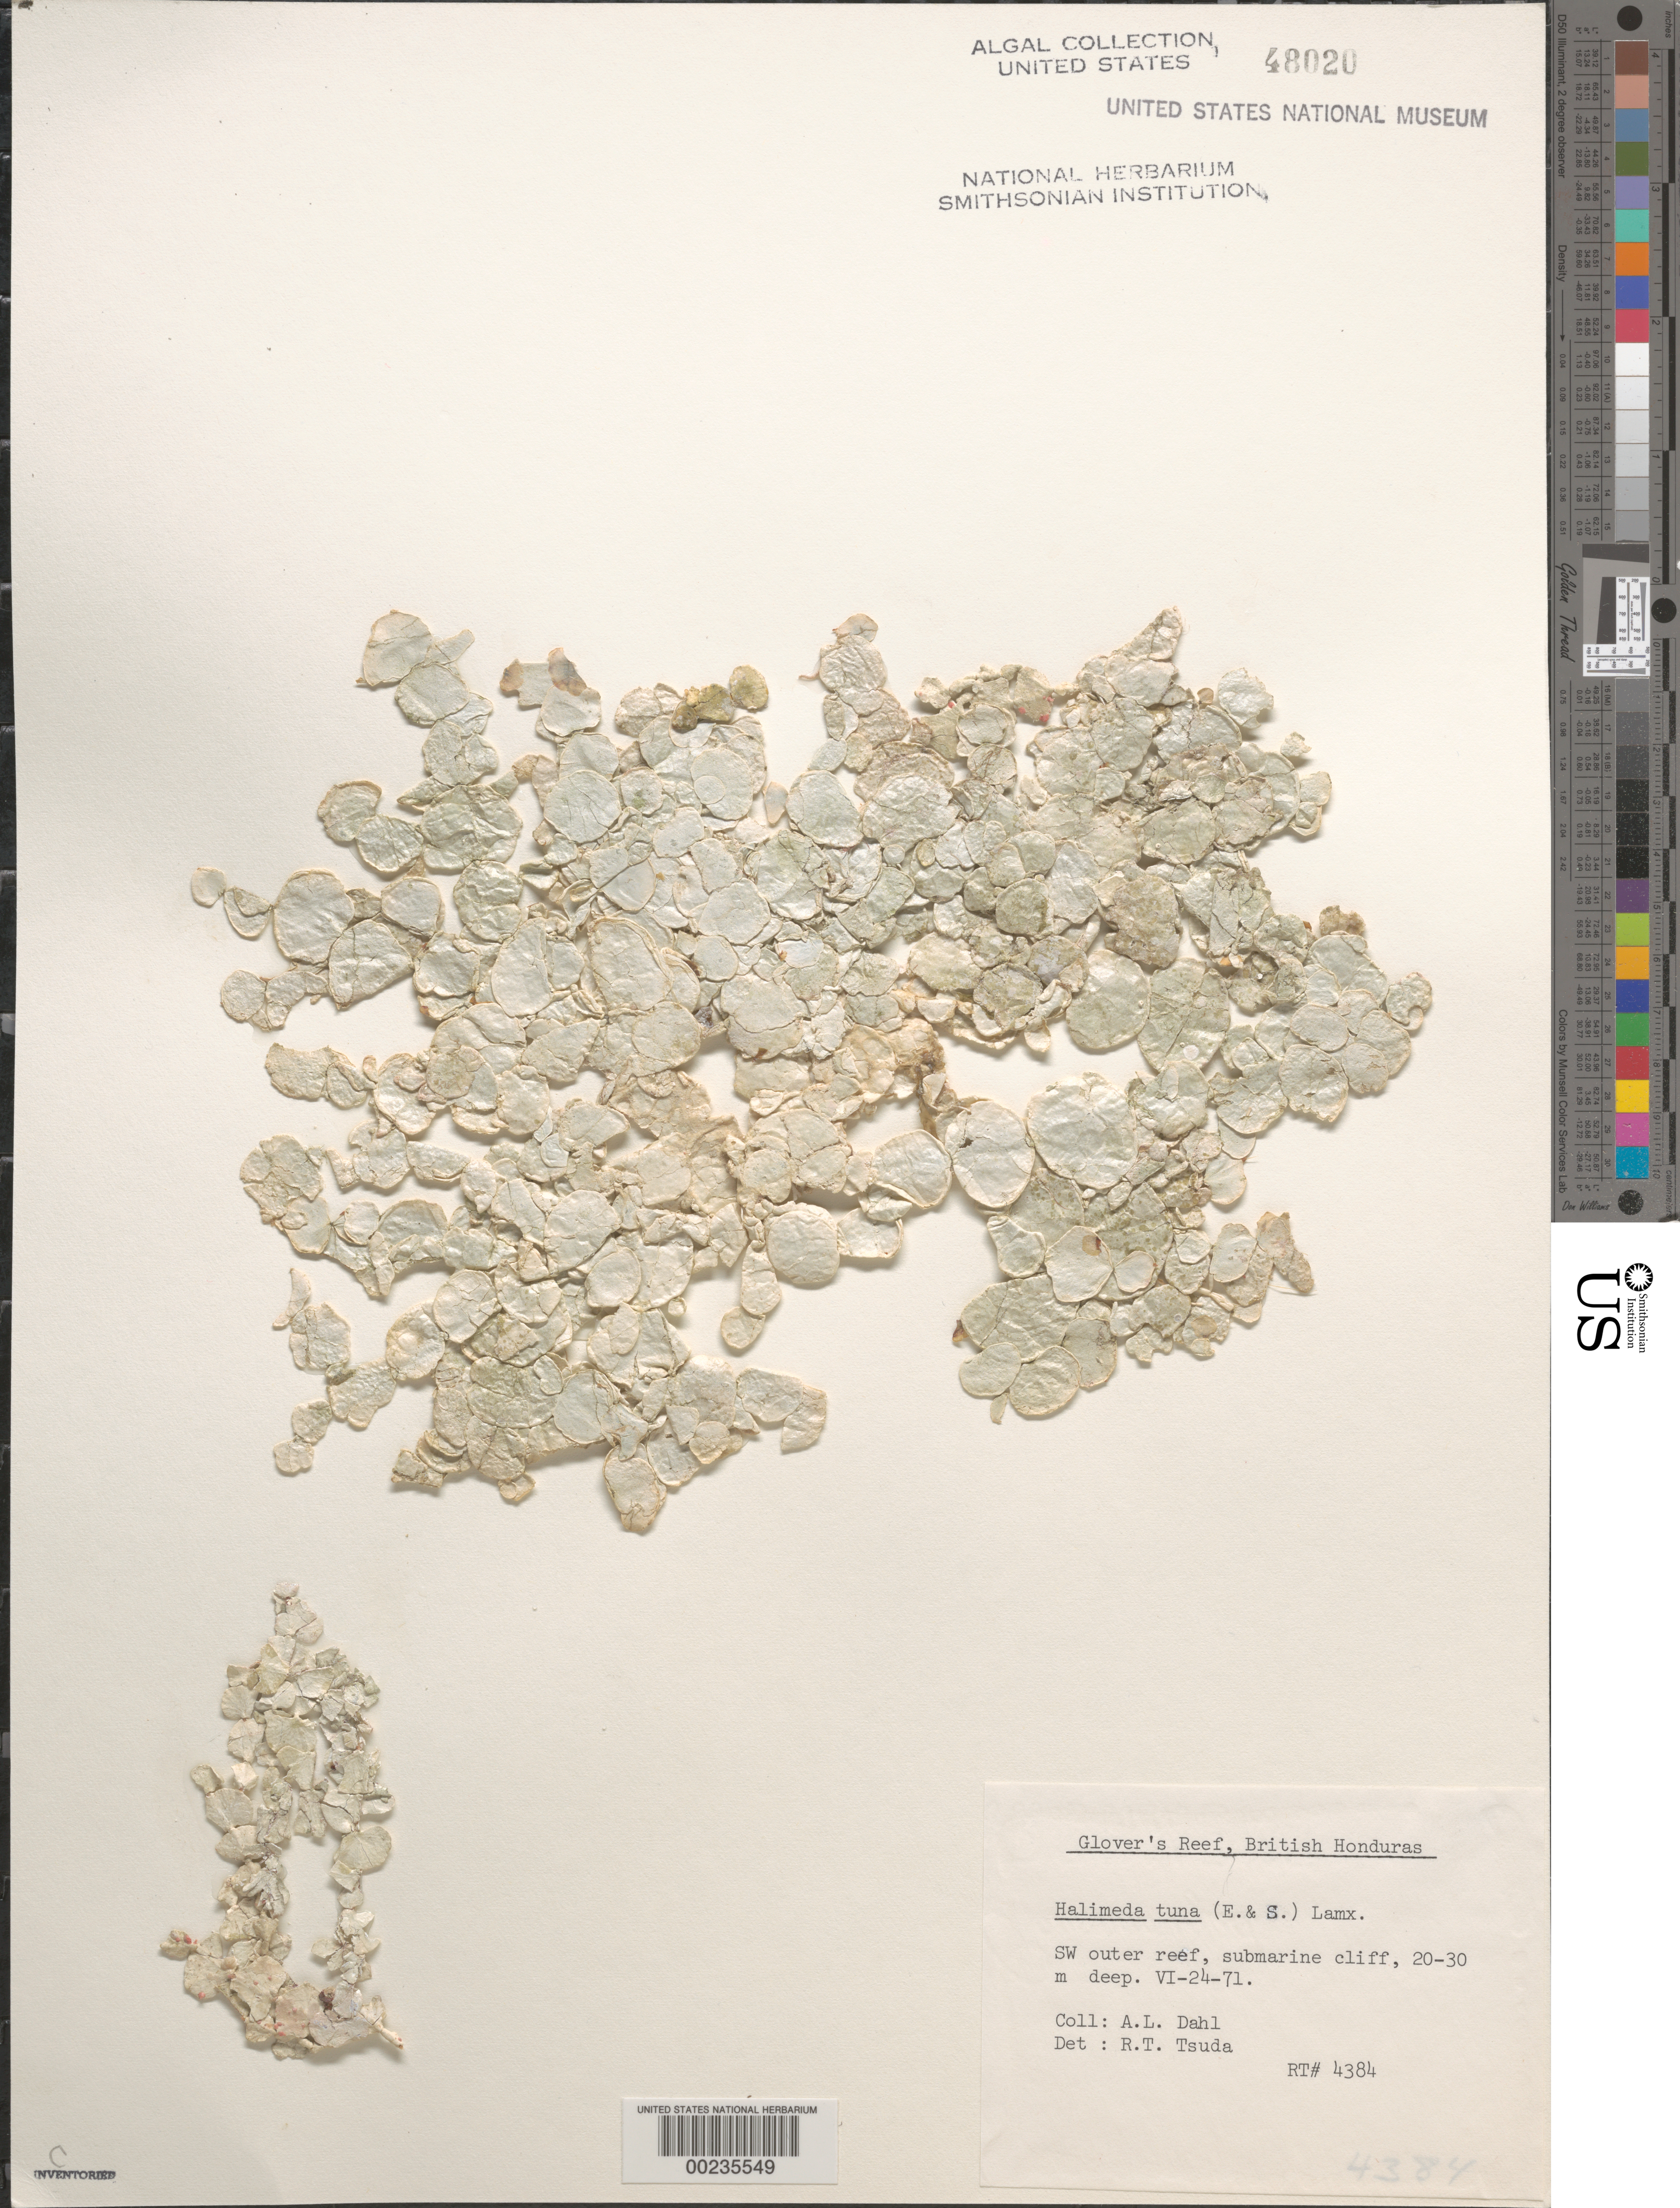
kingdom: Plantae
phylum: Chlorophyta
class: Ulvophyceae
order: Bryopsidales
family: Halimedaceae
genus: Halimeda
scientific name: Halimeda tuna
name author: (J. Ellis & Sol.) J.V.Lamouroux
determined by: Tsuda, R. T.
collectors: A. Dahl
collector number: Rt 4384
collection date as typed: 24 Jun 1971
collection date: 1971-06-24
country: Belize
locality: Glover's Reef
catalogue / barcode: US 48020